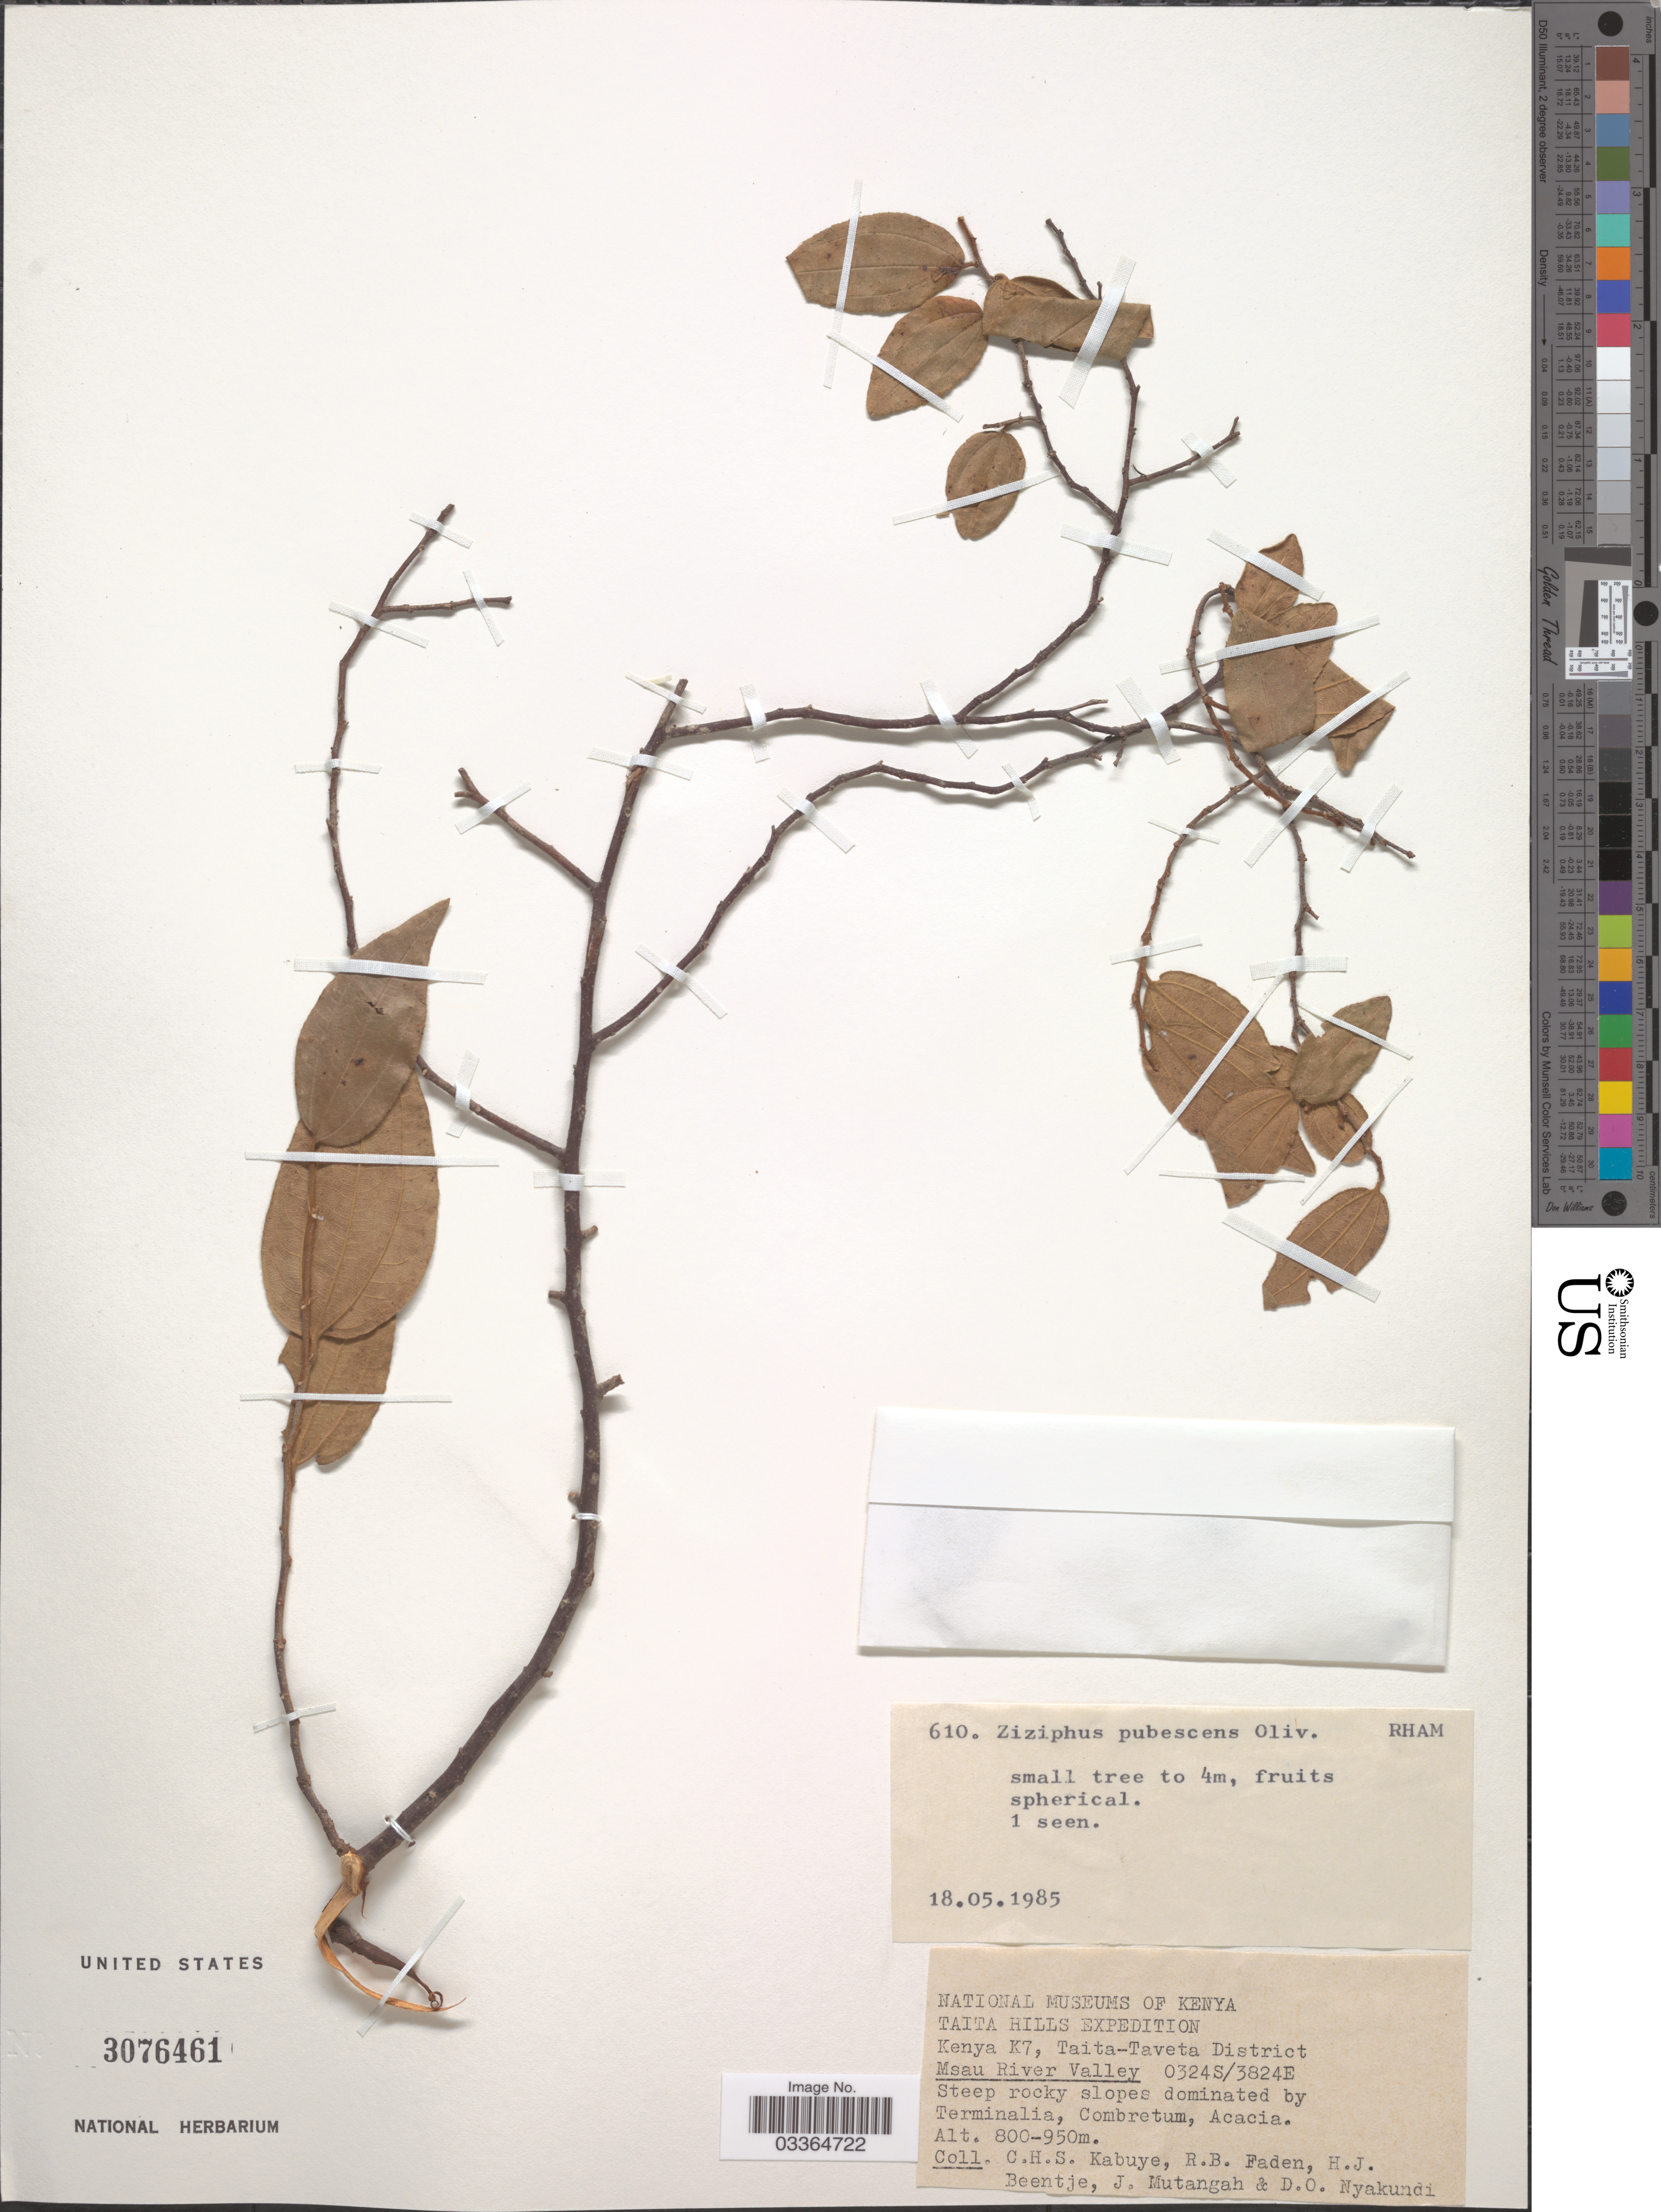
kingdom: Plantae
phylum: Tracheophyta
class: Magnoliopsida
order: Rosales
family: Rhamnaceae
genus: Ziziphus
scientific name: Ziziphus pubescens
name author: Oliv.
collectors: C. Kabuye, R. B. Faden, H. J. Beentje, J. Mutangah & D. Nyakundi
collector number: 610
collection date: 1985-05-18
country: Kenya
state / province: Taita Taveta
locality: K7, Taita-Taveta District Msau River Valley.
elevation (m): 800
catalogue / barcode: US 3076461